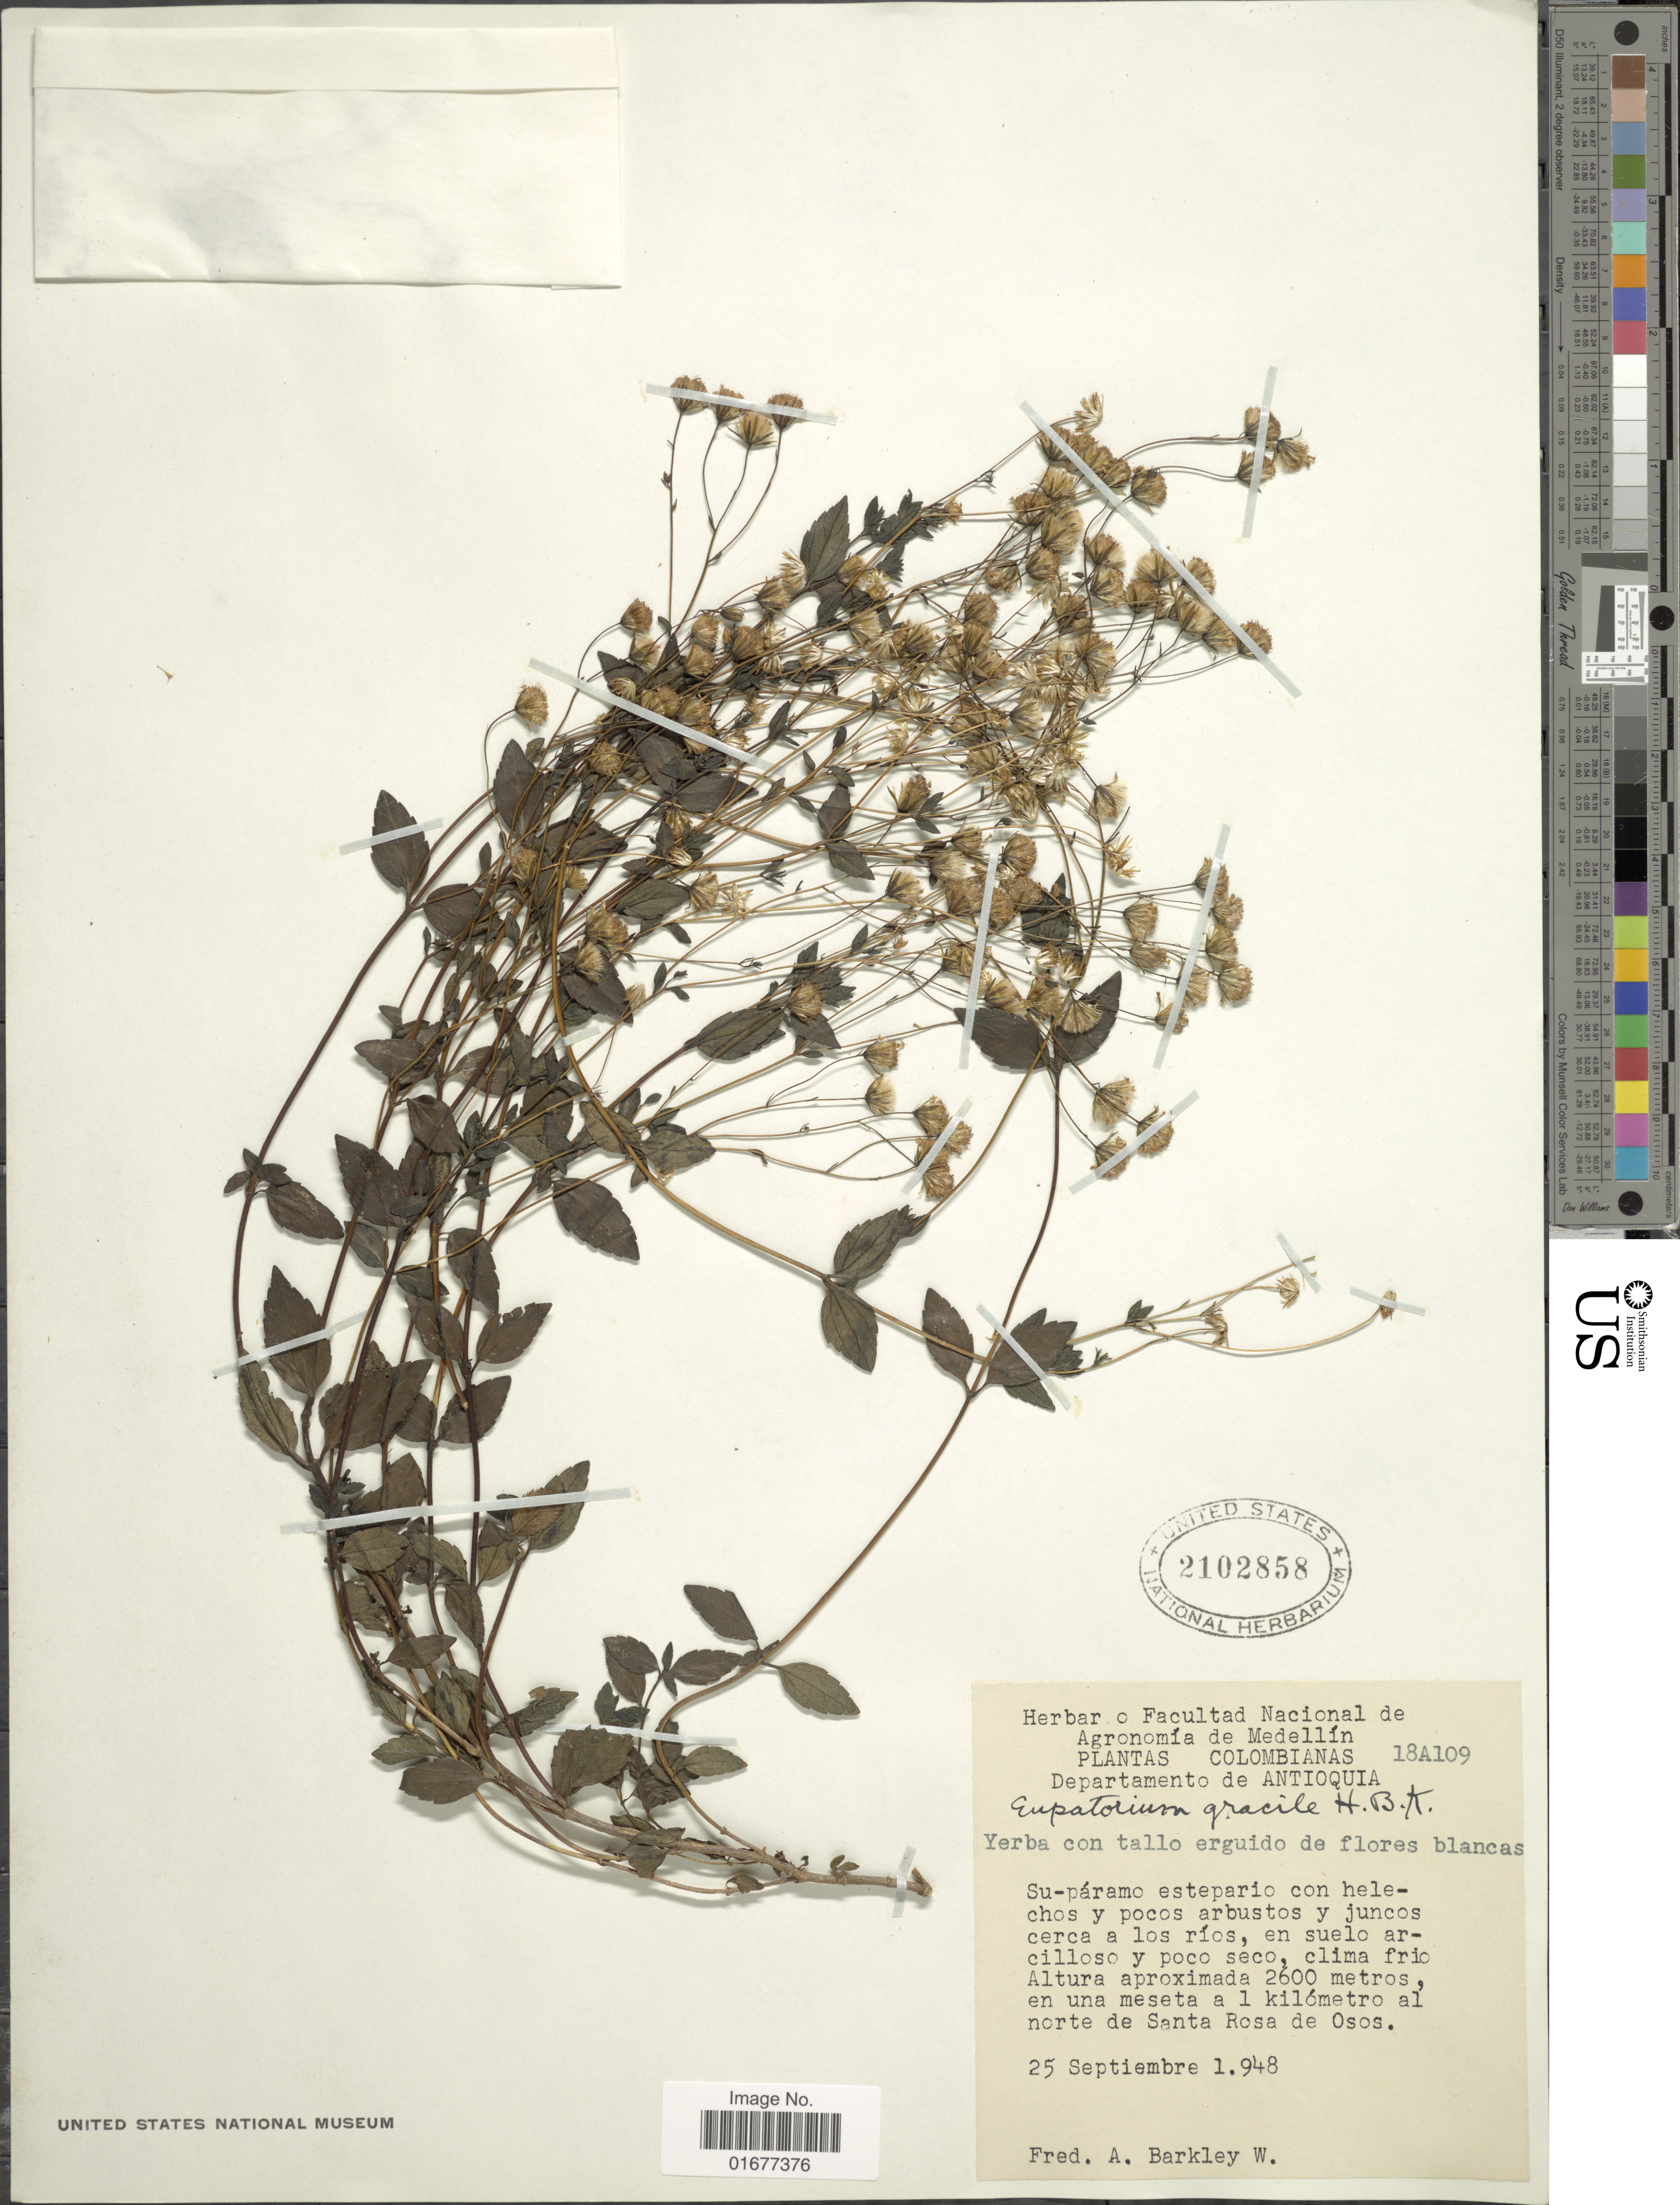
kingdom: Plantae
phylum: Tracheophyta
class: Magnoliopsida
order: Asterales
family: Asteraceae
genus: Ageratina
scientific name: Ageratina gracilis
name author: (Kunth) R.M. King & H. Rob.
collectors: F. A. Barkley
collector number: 18A109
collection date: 1948-09-25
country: Colombia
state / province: Antioquia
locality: En una meseta a 1 kilometro al norte de Santa Rosa de Osos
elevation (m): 2600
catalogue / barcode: US 2102858